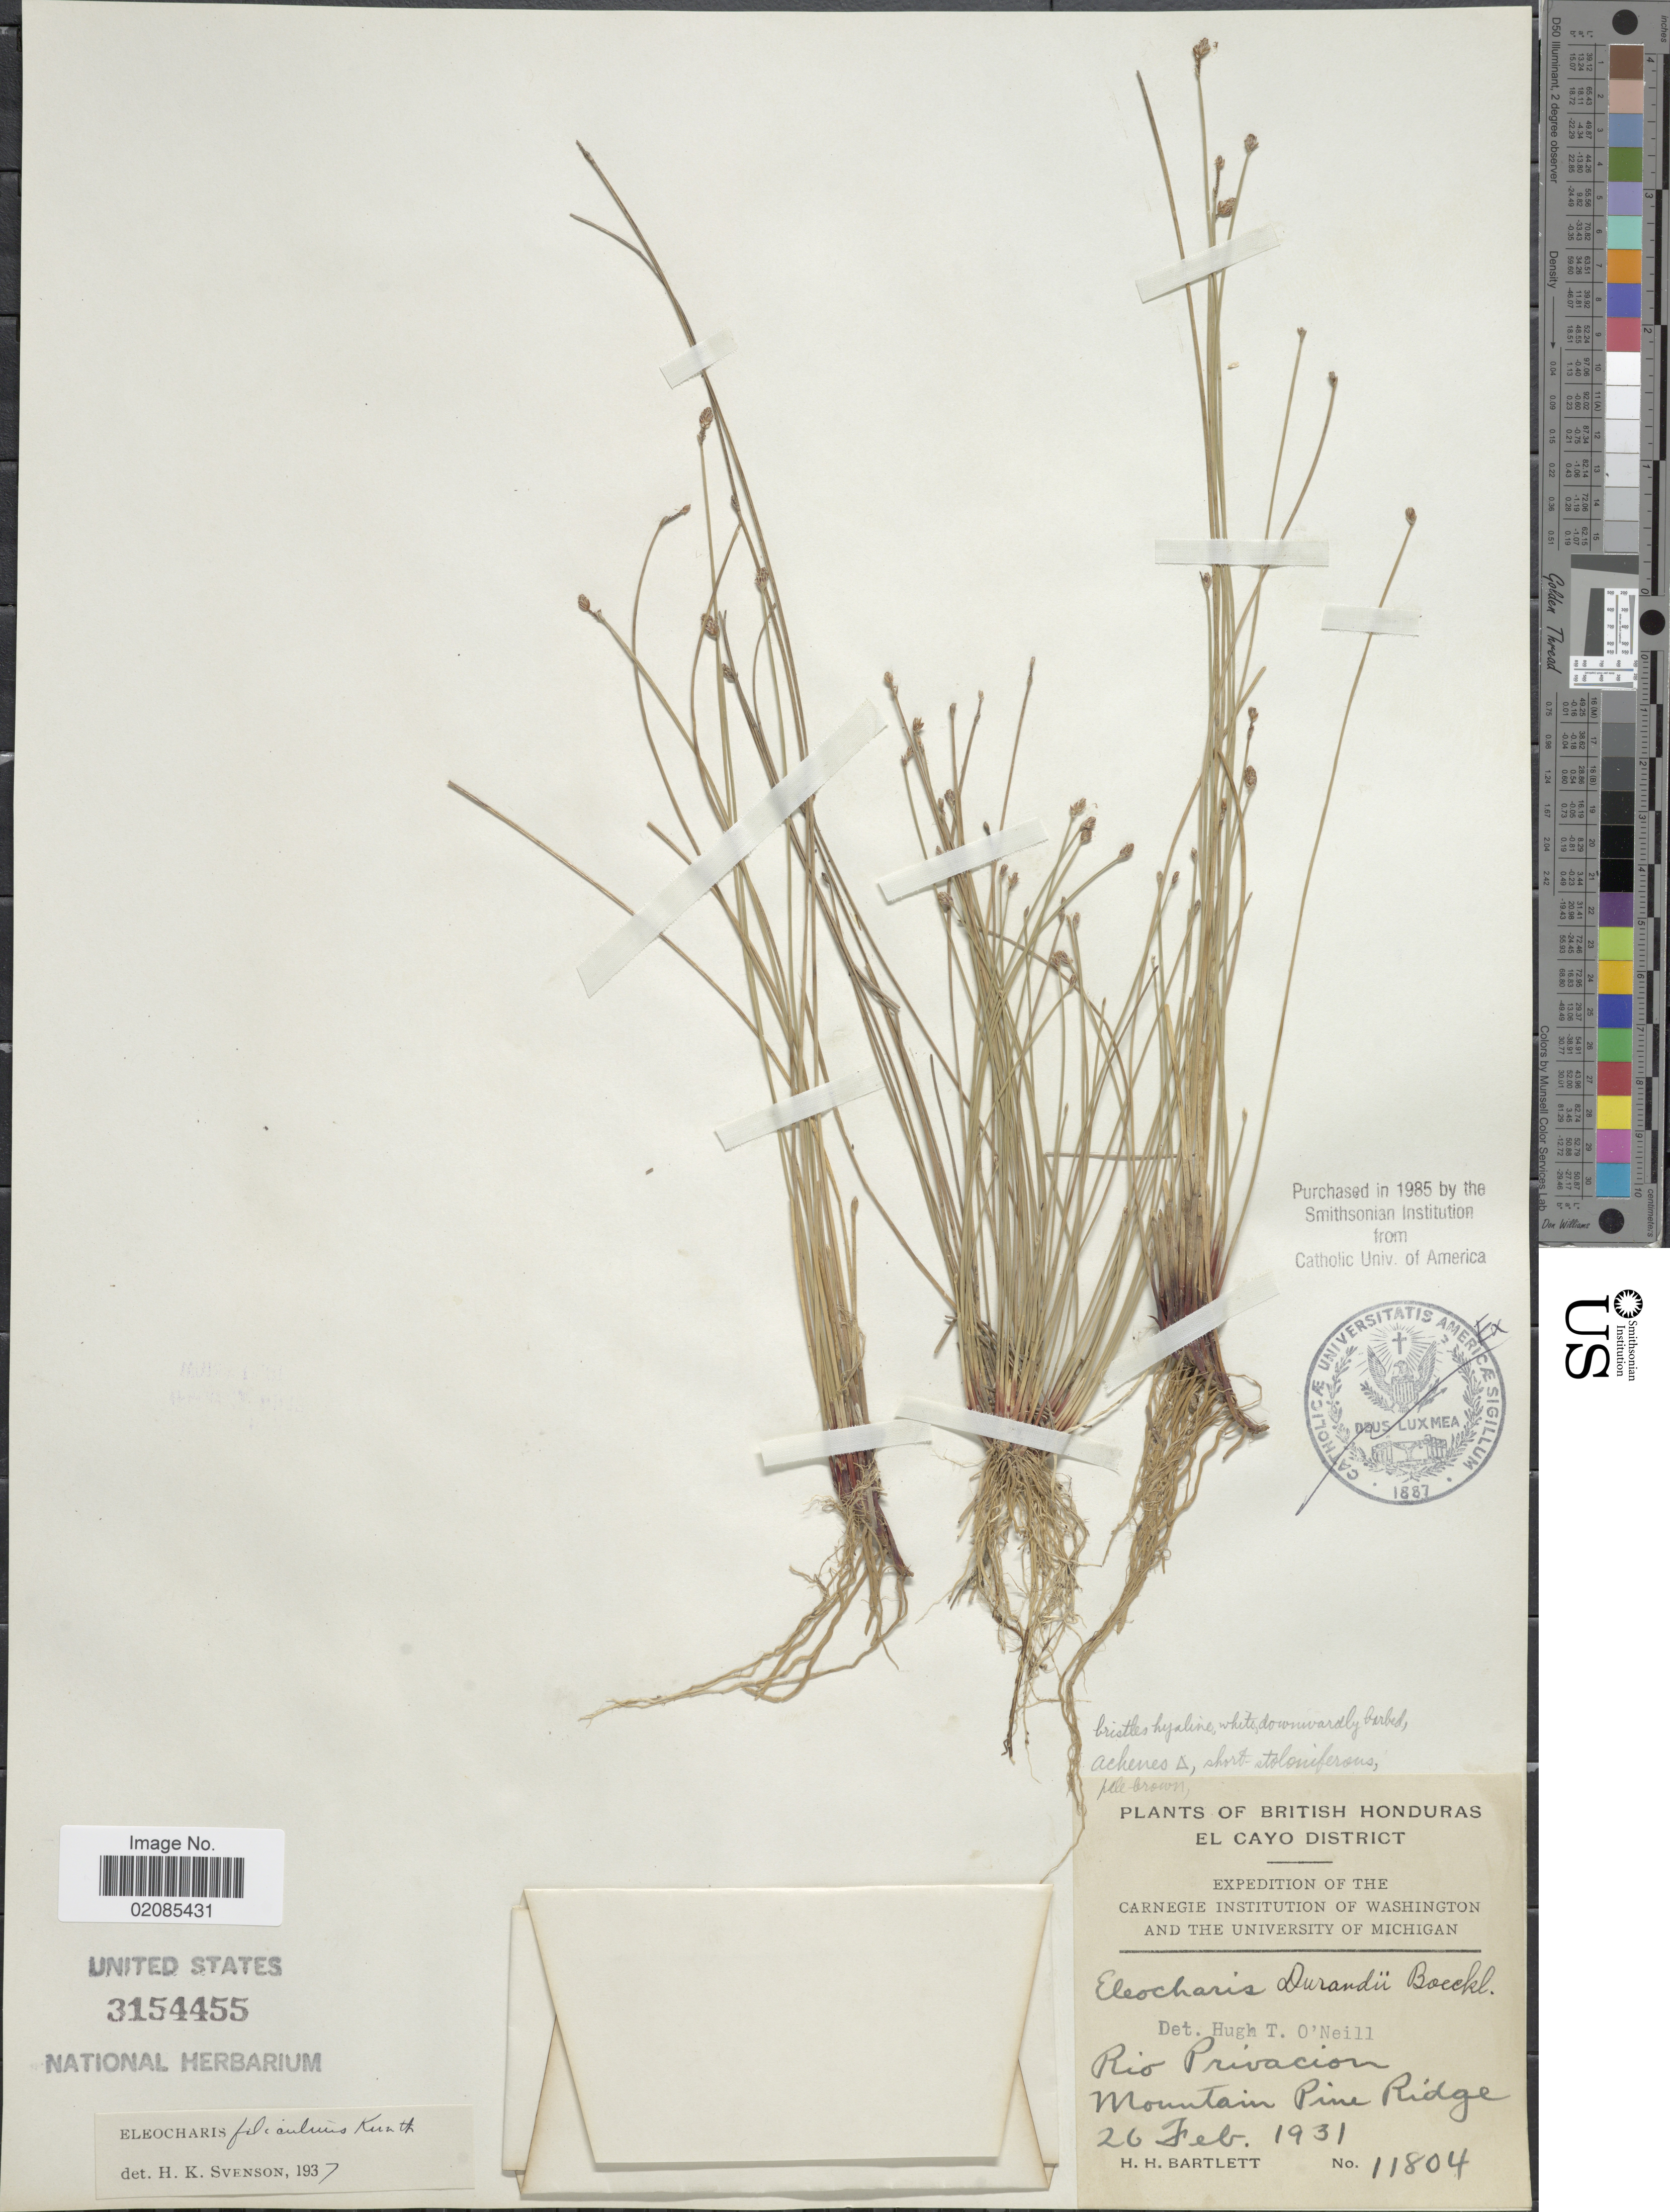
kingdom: Plantae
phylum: Tracheophyta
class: Liliopsida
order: Poales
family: Cyperaceae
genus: Eleocharis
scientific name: Eleocharis filiculmis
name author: Kunth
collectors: H. H. Bartlett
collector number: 11804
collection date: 1931-02-26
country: Belize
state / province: Cayo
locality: British Honduras, El Cayo District, Rio Privacion, Mountain Pine Ridge.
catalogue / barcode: US 3154455